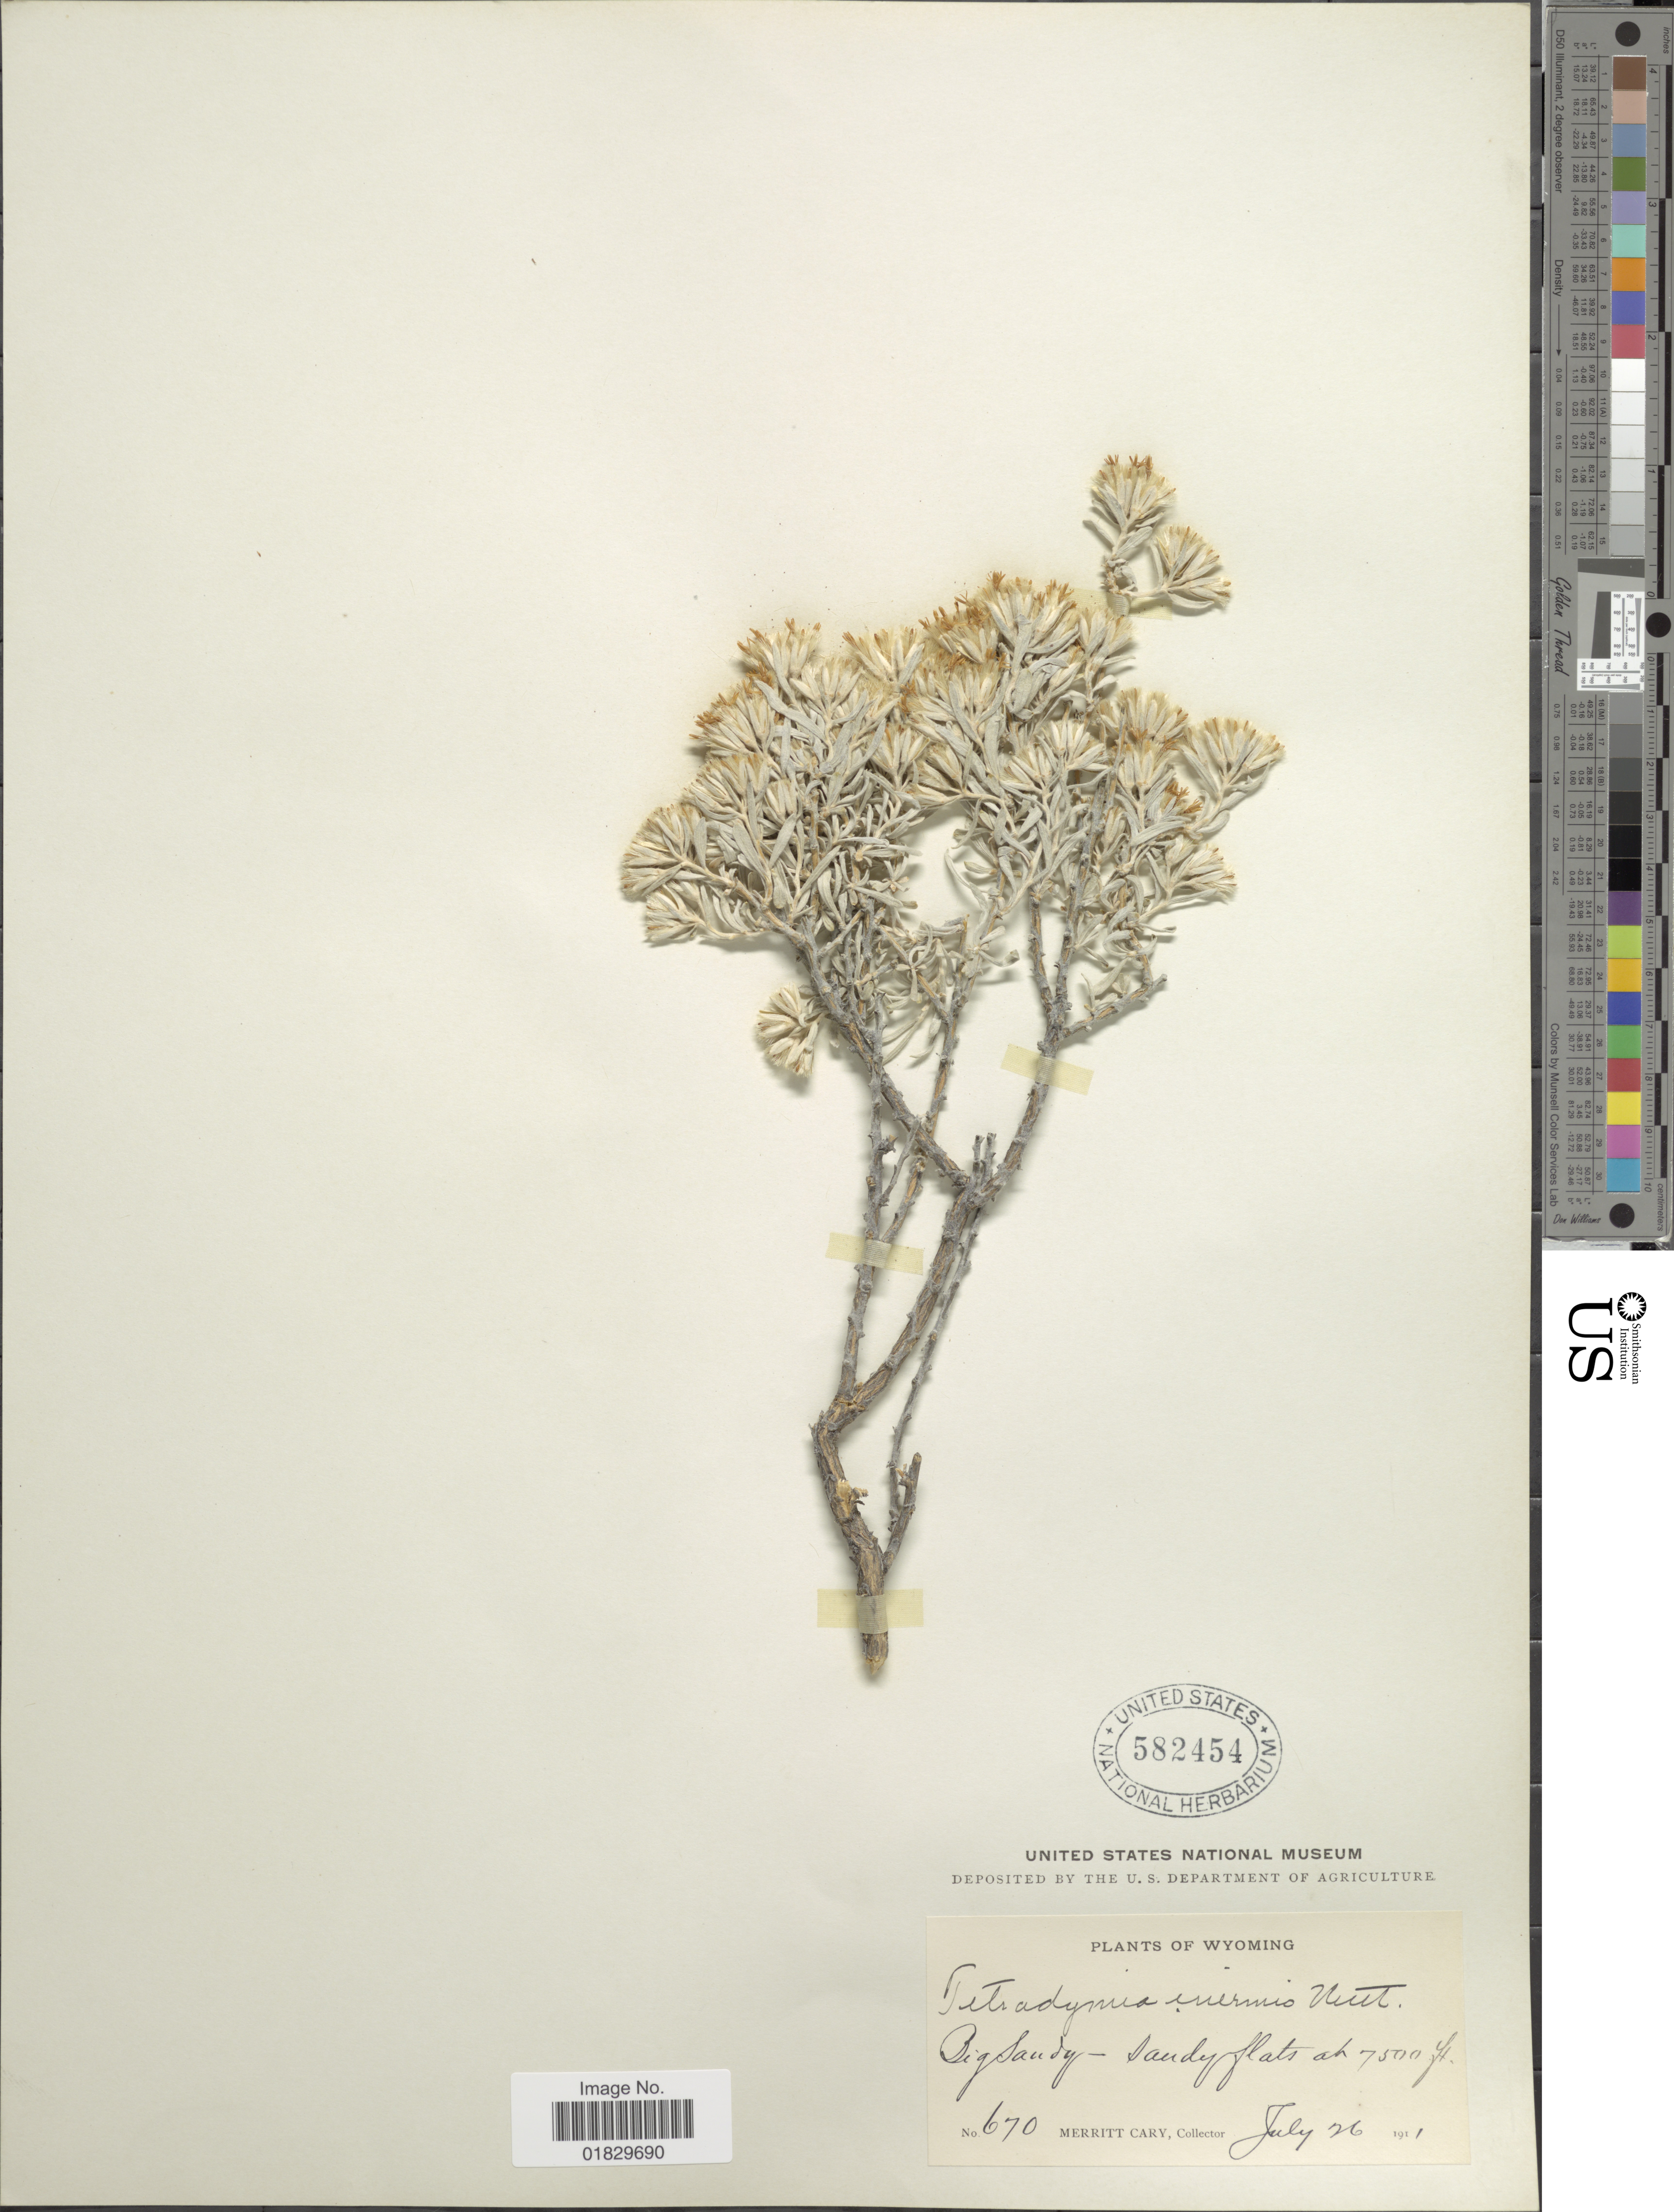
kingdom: Plantae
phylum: Tracheophyta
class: Magnoliopsida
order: Asterales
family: Asteraceae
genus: Tetradymia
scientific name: Tetradymia canescens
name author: DC.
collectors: M. Cary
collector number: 670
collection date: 1911-07-26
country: United States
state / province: Wyoming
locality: Big Sandy - sandy flats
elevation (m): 2286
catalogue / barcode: US 582454